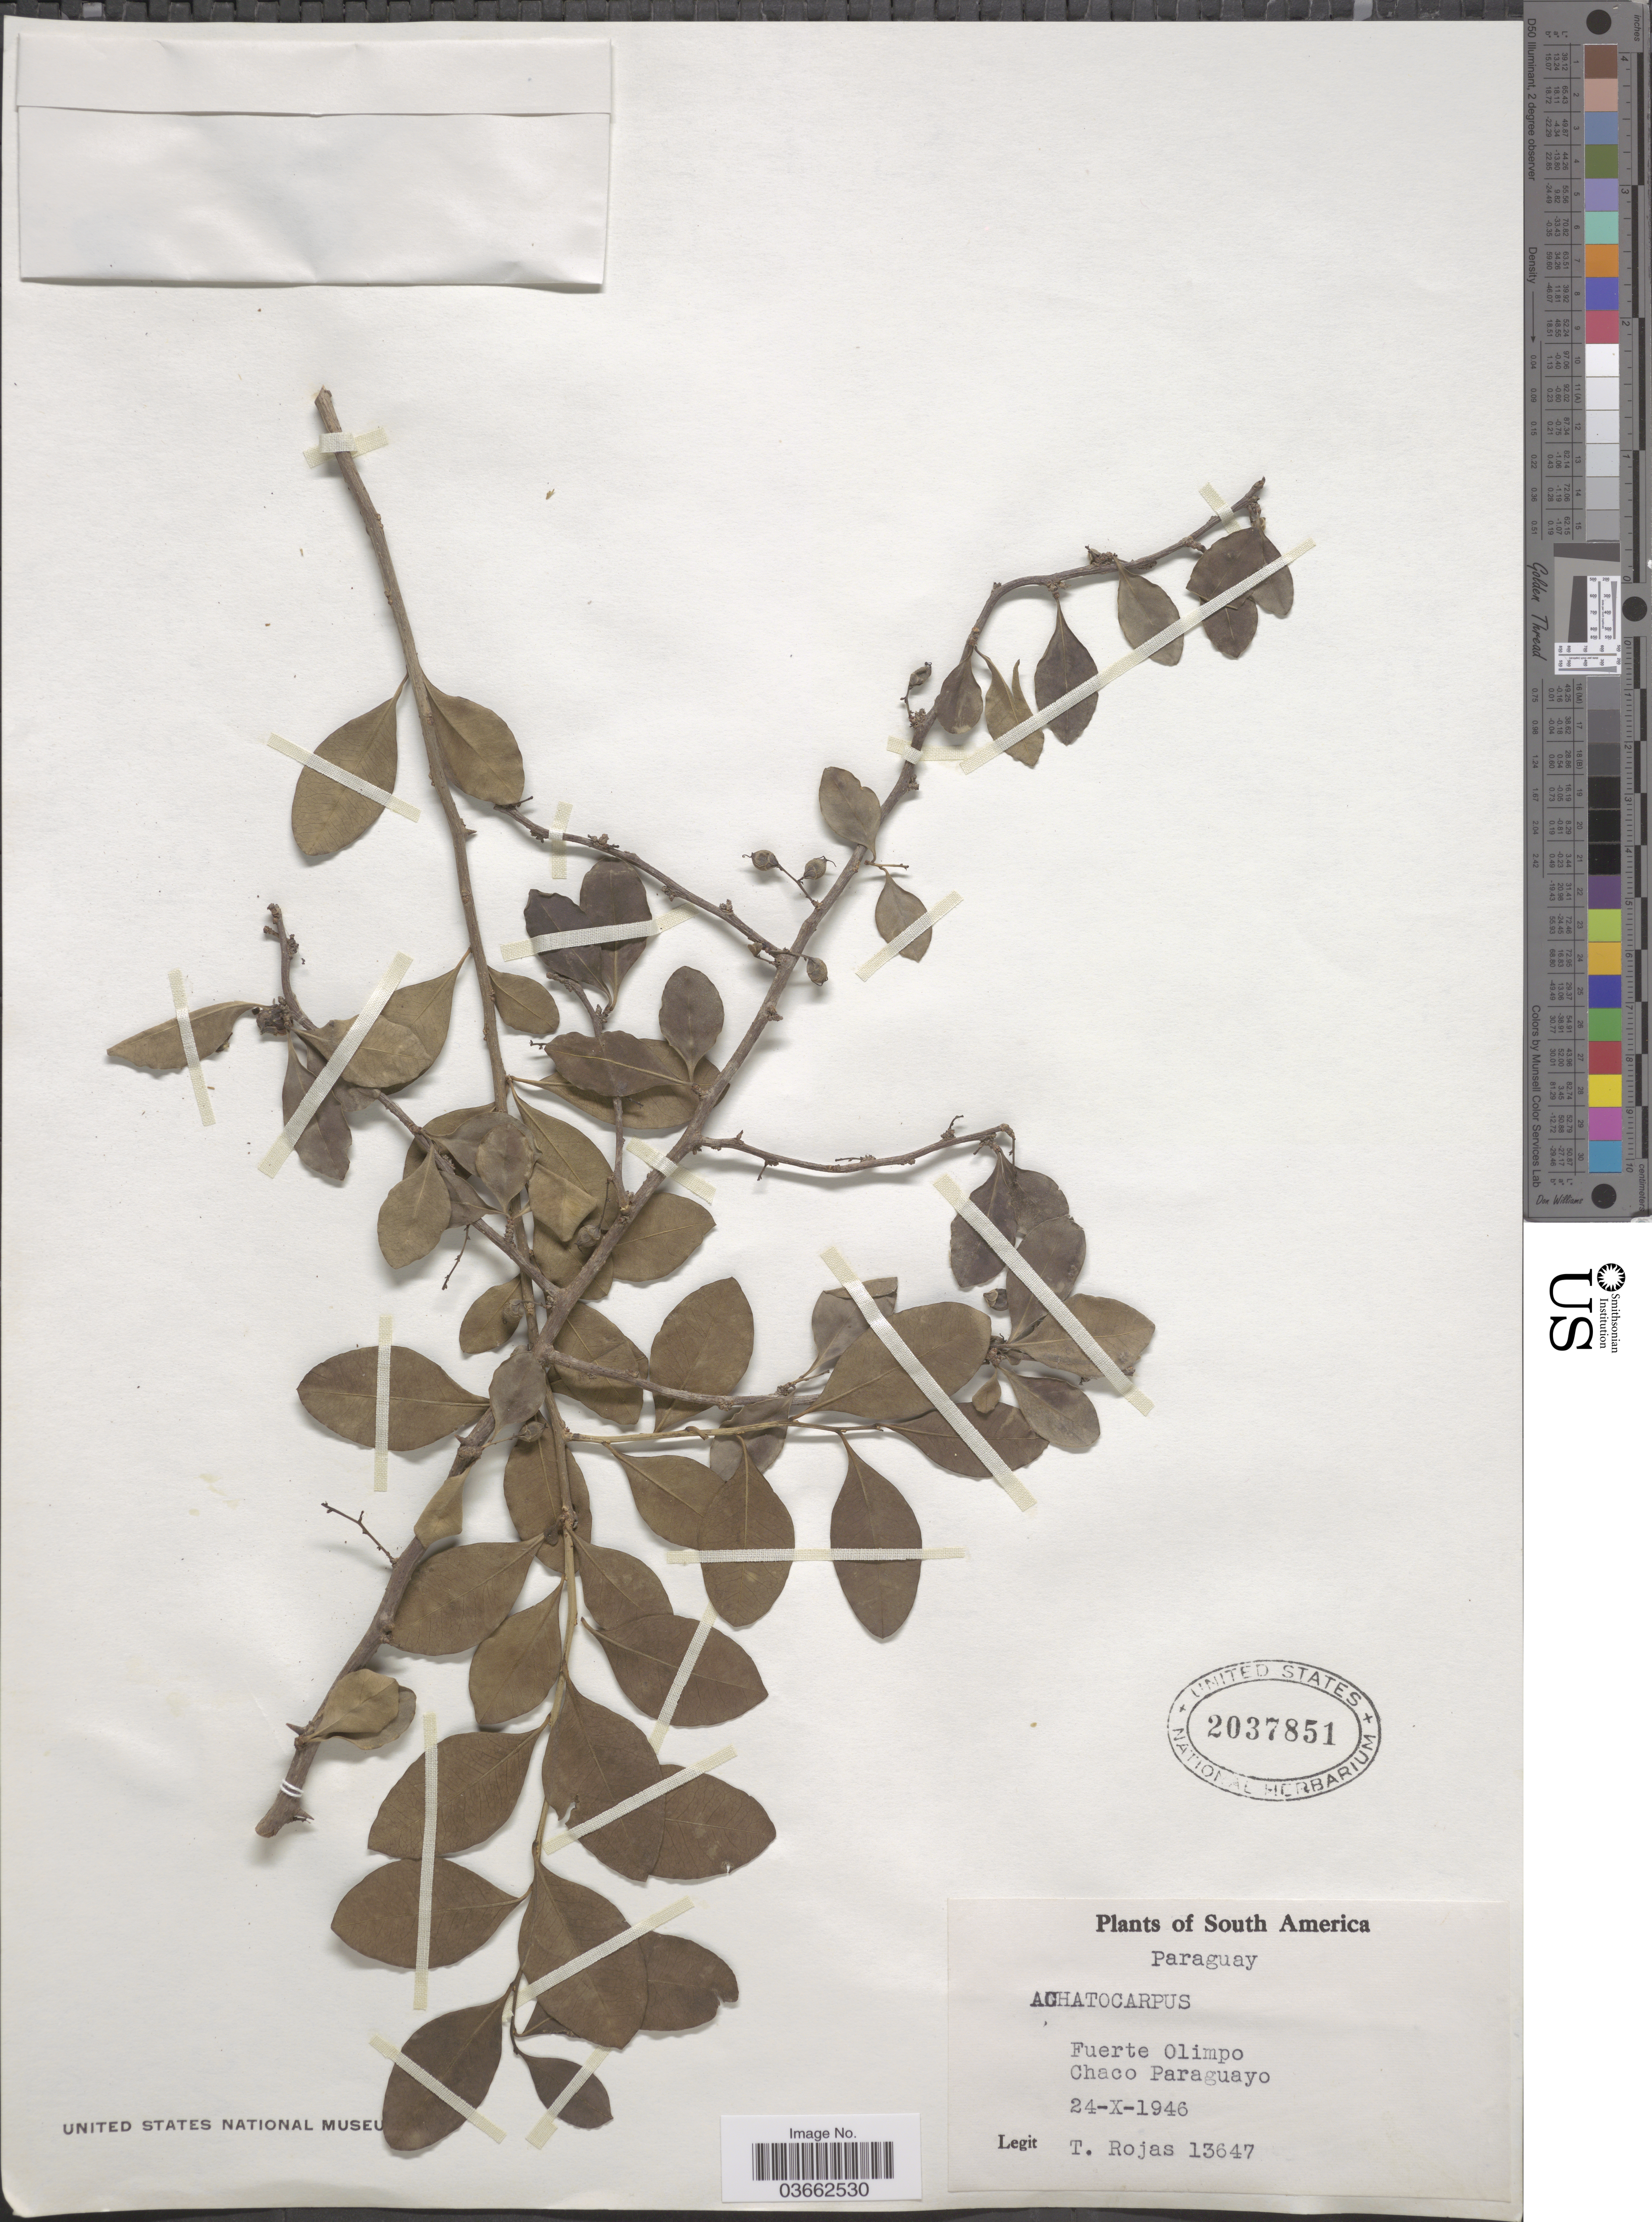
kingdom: Plantae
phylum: Tracheophyta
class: Magnoliopsida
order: Caryophyllales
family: Achatocarpaceae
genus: Achatocarpus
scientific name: Achatocarpus sp.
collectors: T. Rojas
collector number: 13647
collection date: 1946-10-24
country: Paraguay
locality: Fuerte Olimpo, Chaco Paraguayo.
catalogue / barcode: US 2037851